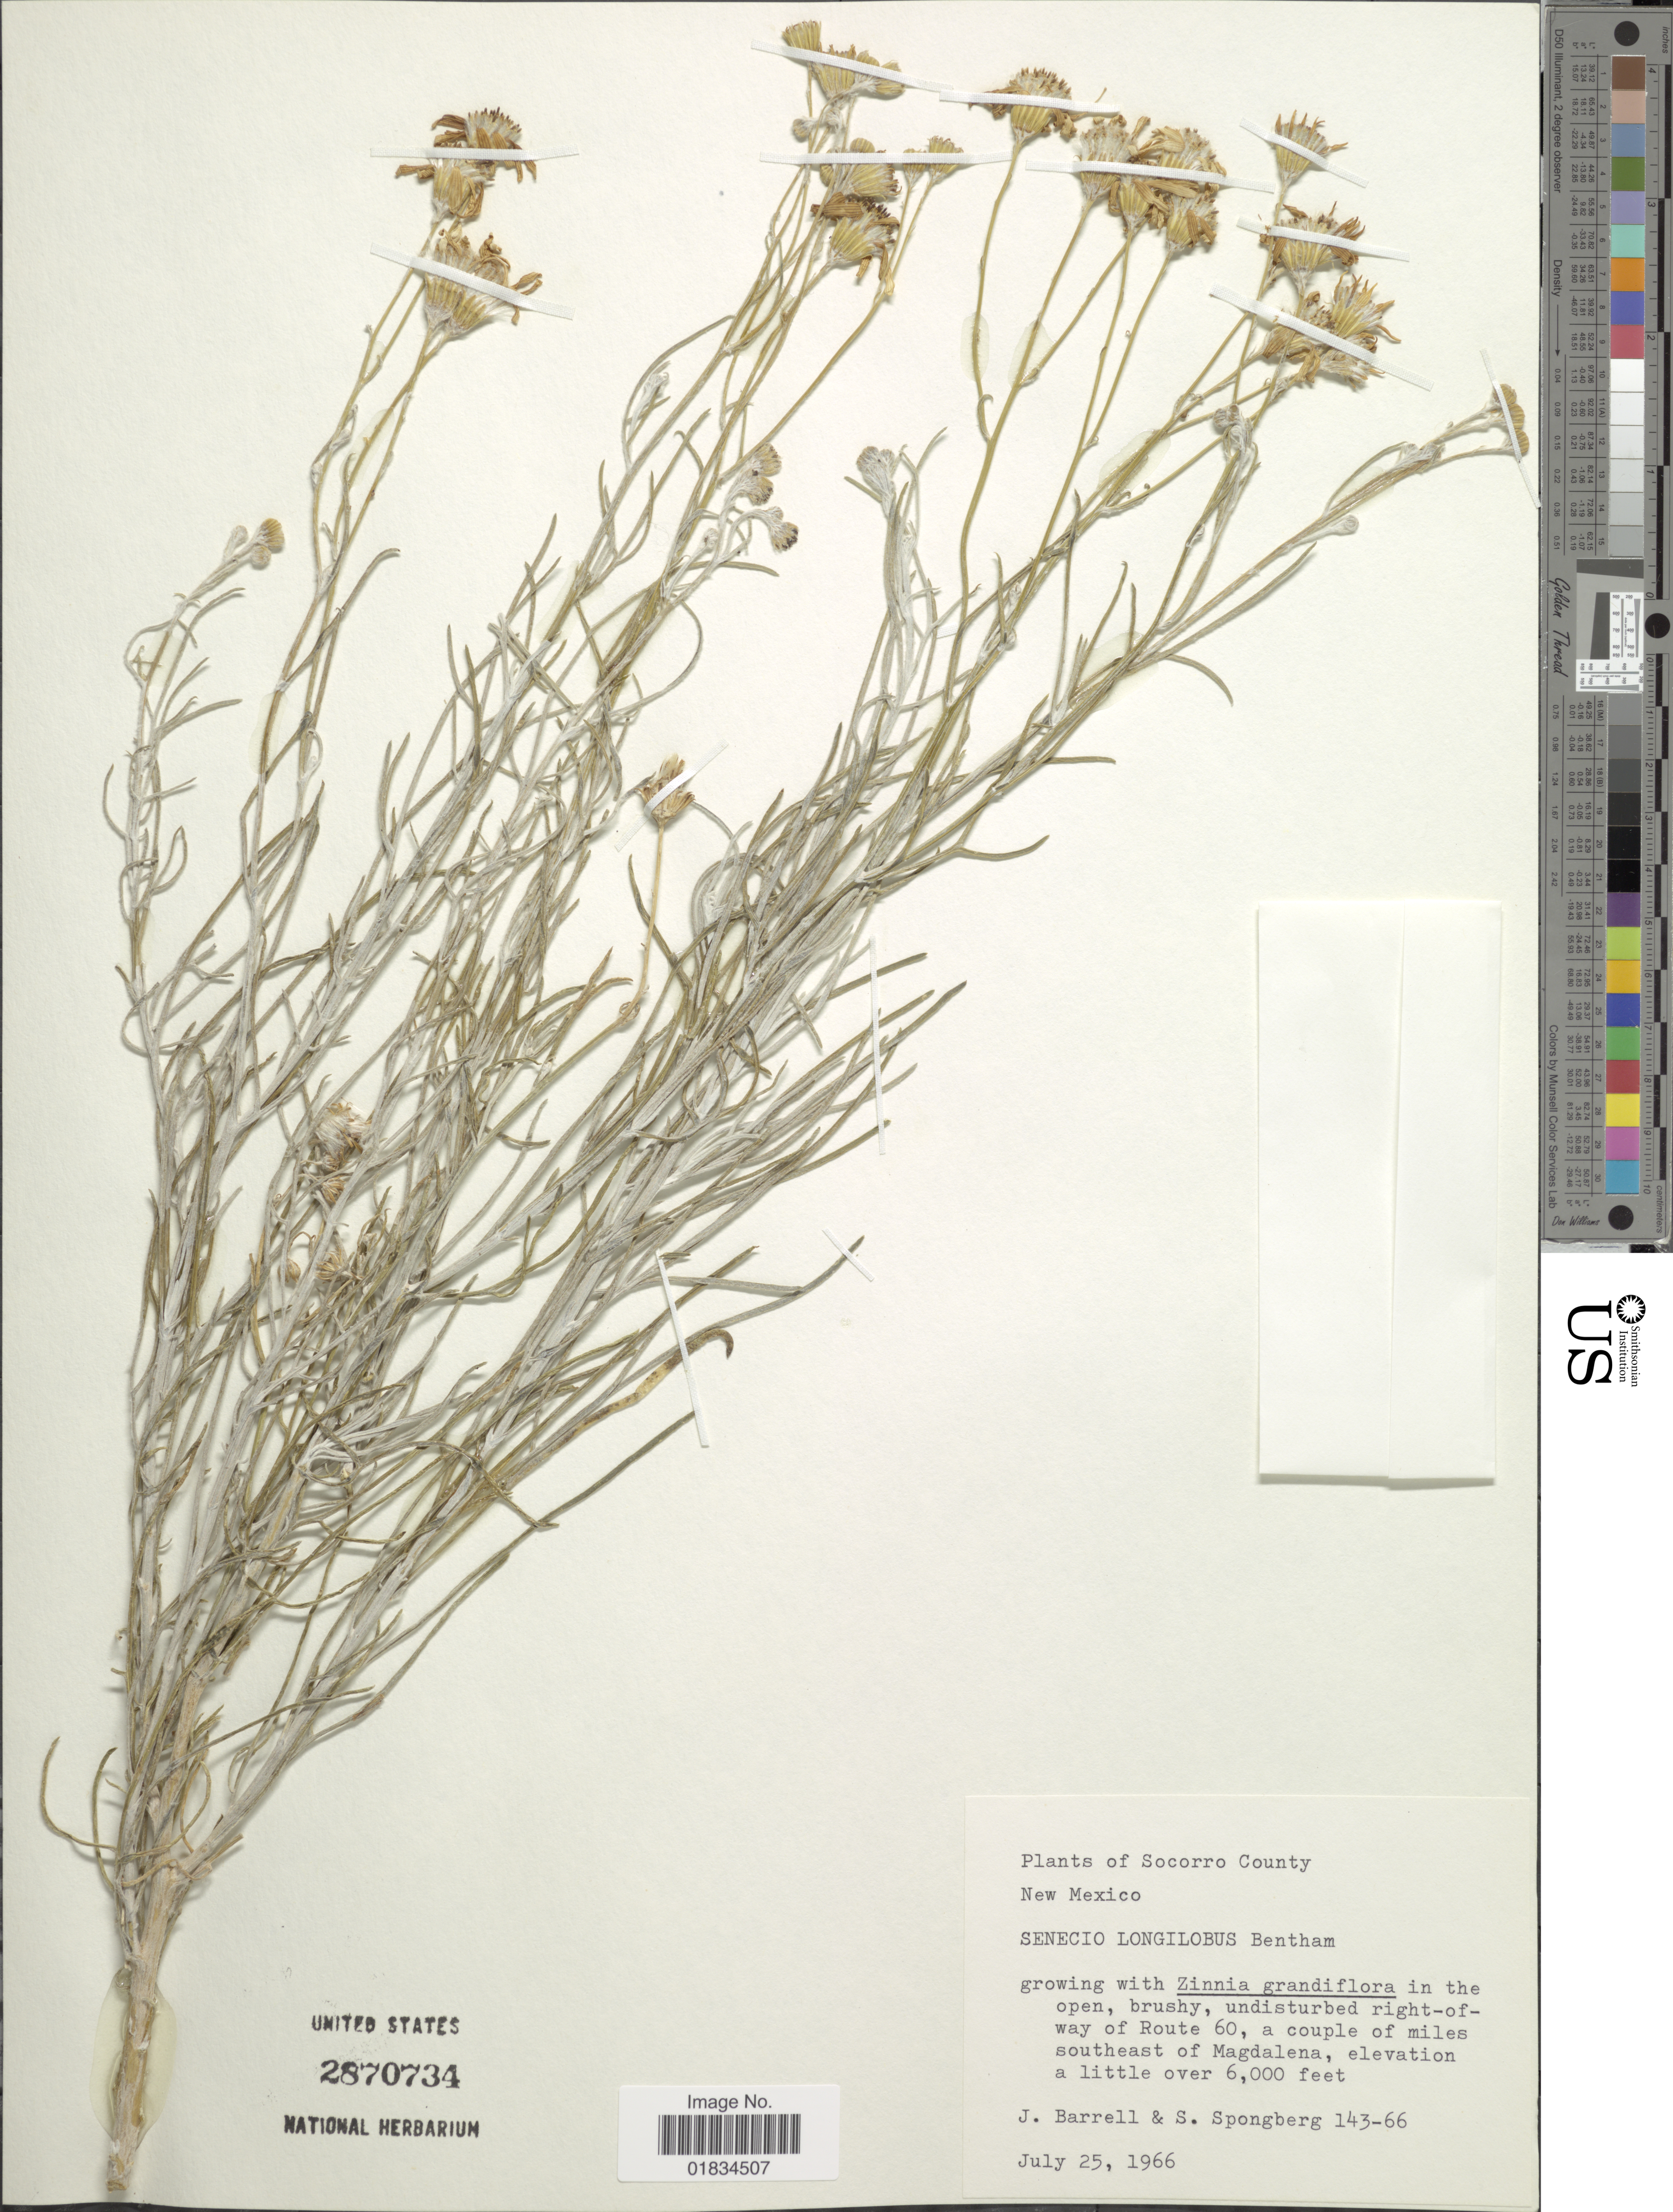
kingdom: Plantae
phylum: Tracheophyta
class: Magnoliopsida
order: Asterales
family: Asteraceae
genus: Senecio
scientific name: Senecio flaccidus var. flaccidus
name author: Less.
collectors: J. Barrell & S. A.Spongberg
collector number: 143-66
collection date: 1966-07-25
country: United States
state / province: New Mexico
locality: Socorro County, Route 60, a couple of miles southeast of Magdalena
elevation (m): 1829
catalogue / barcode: US 2870734